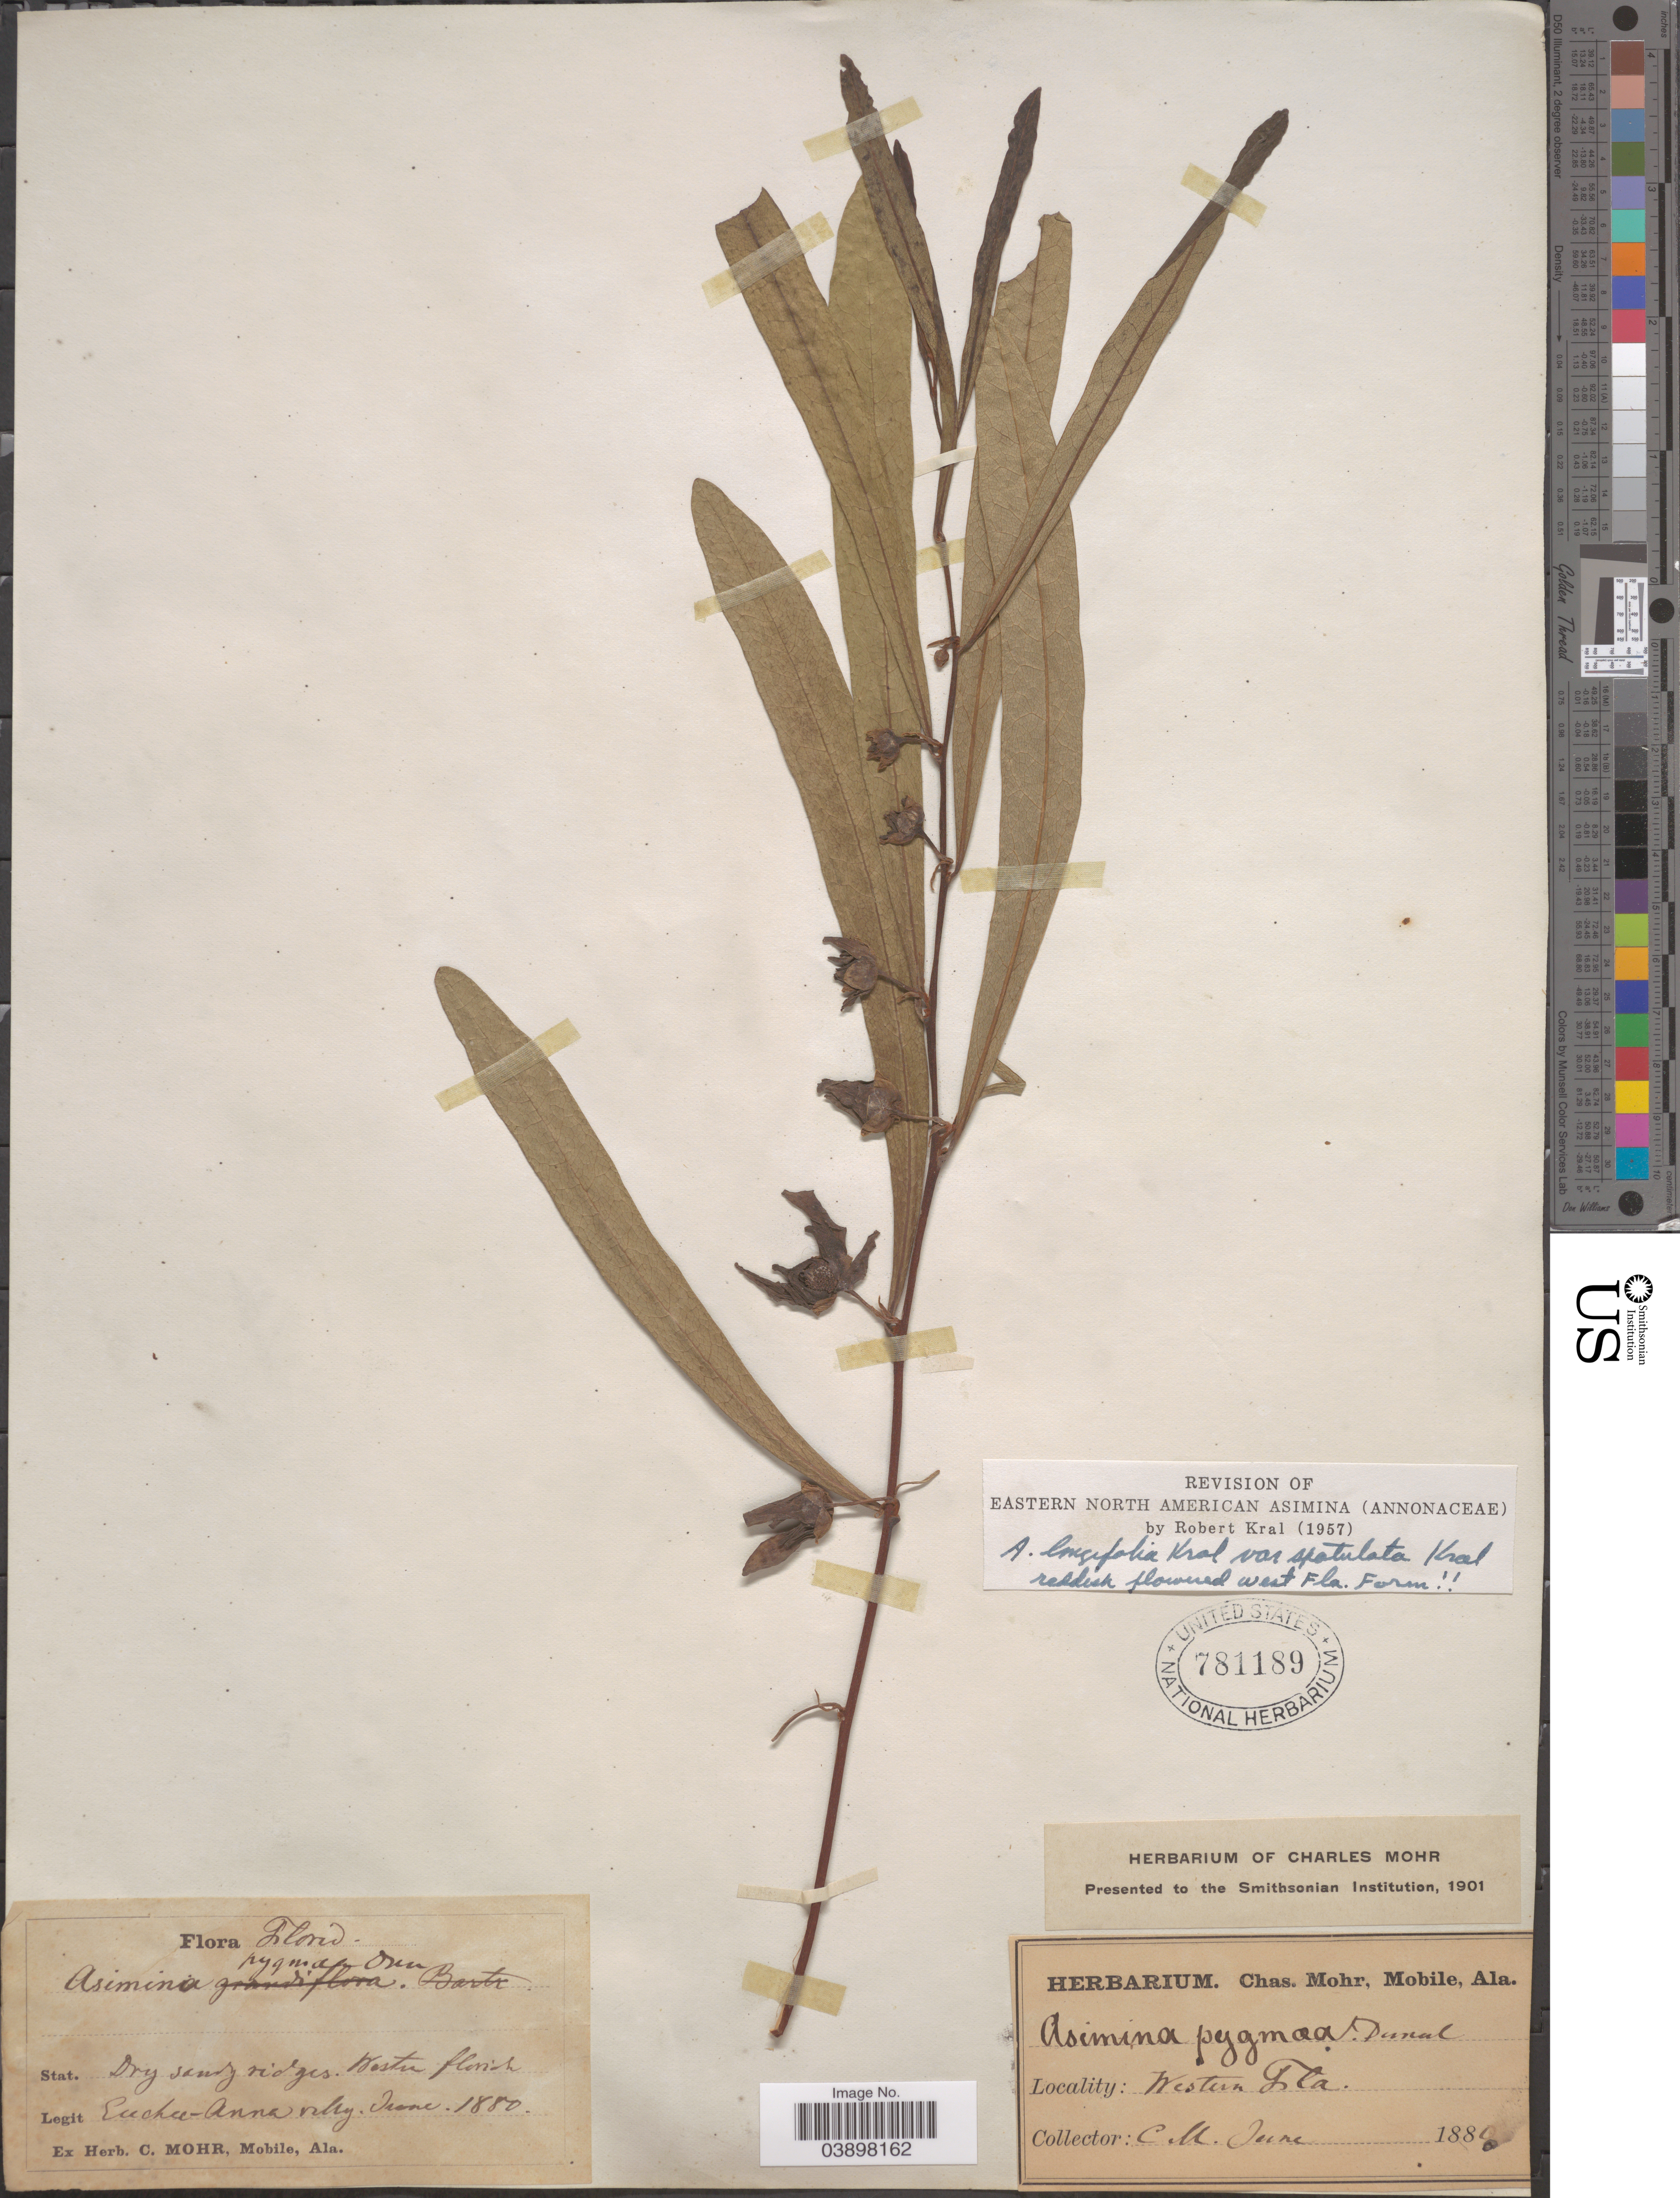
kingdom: Plantae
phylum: Tracheophyta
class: Magnoliopsida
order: Magnoliales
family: Annonaceae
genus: Asimina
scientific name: Asimina longifolia var. spatulata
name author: Kral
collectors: Mohr, C. T. (herbarium)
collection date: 1880-06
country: United States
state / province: Florida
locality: Euchee-Anna valley. Western Florida.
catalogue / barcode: US 781189